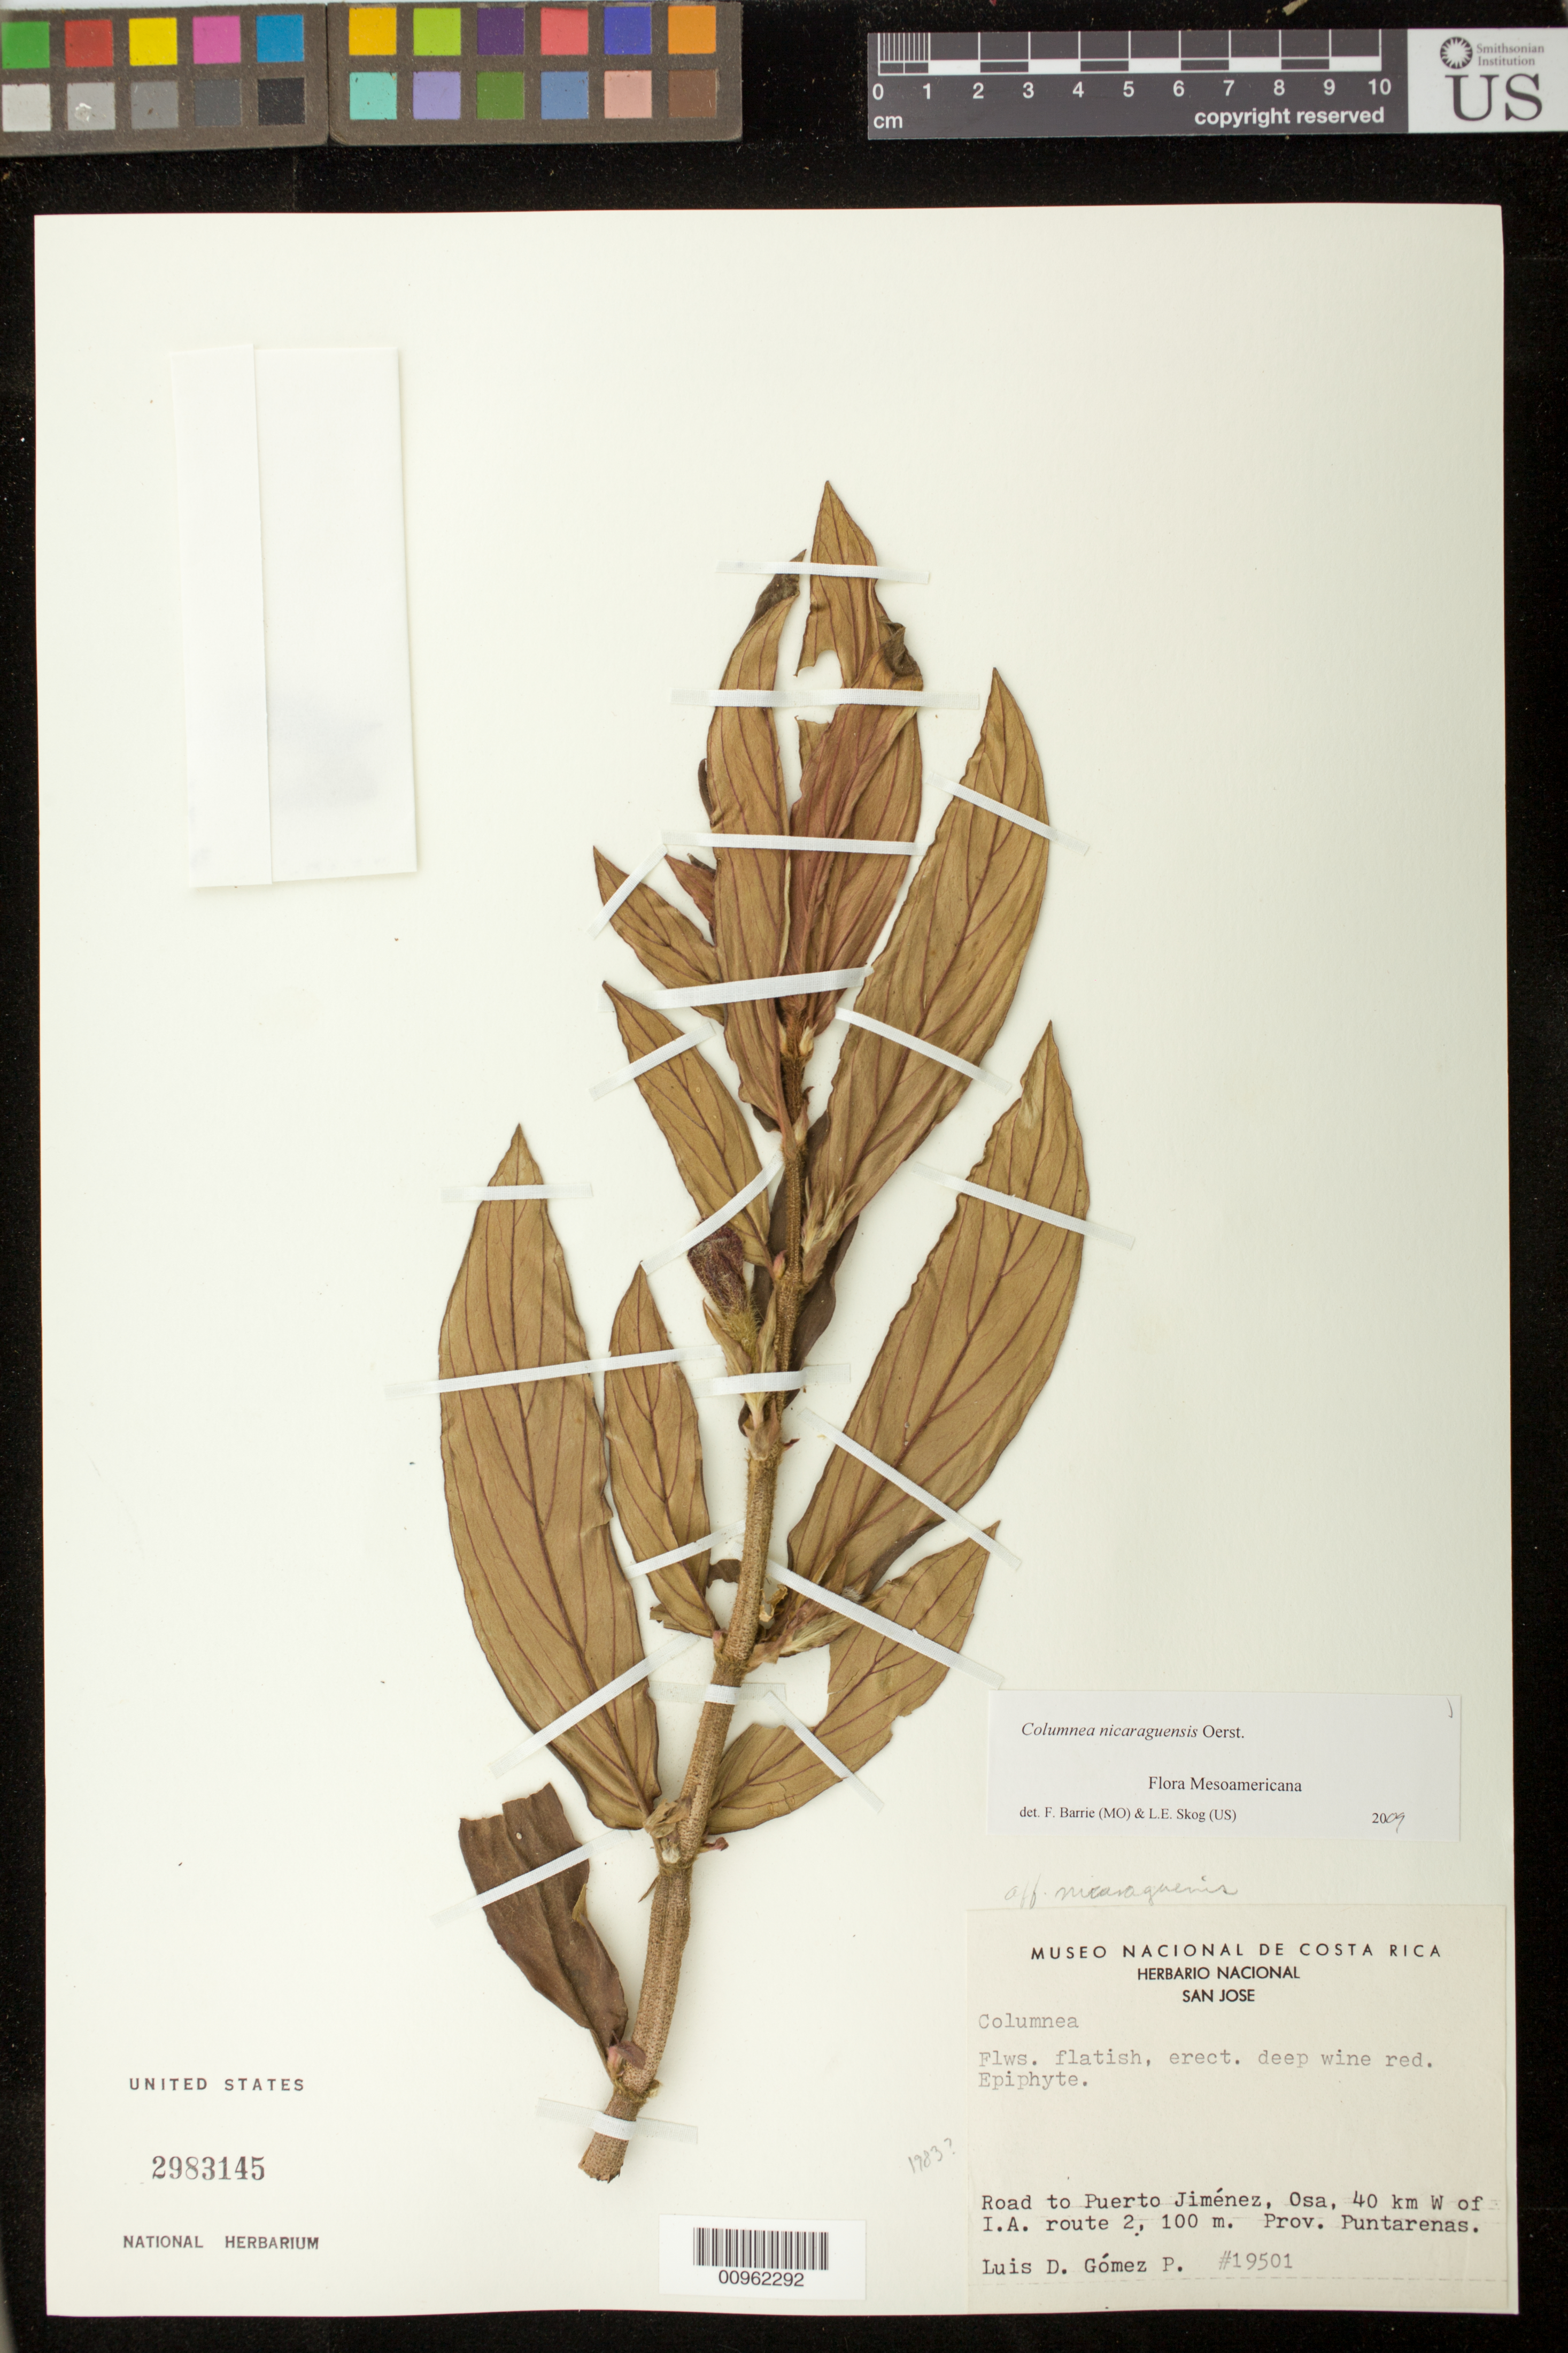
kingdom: Plantae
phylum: Tracheophyta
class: Magnoliopsida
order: Lamiales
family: Gesneriaceae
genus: Columnea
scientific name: Columnea nicaraguensis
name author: Oerst.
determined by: Barrie, F. R.; Skog, Laurence E.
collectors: L. D. Gómez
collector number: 19501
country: Costa Rica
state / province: Puntarenas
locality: Road to Puerto Jimenez, Osa, 40 km W of I.A. route 2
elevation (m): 100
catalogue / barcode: US 2983145